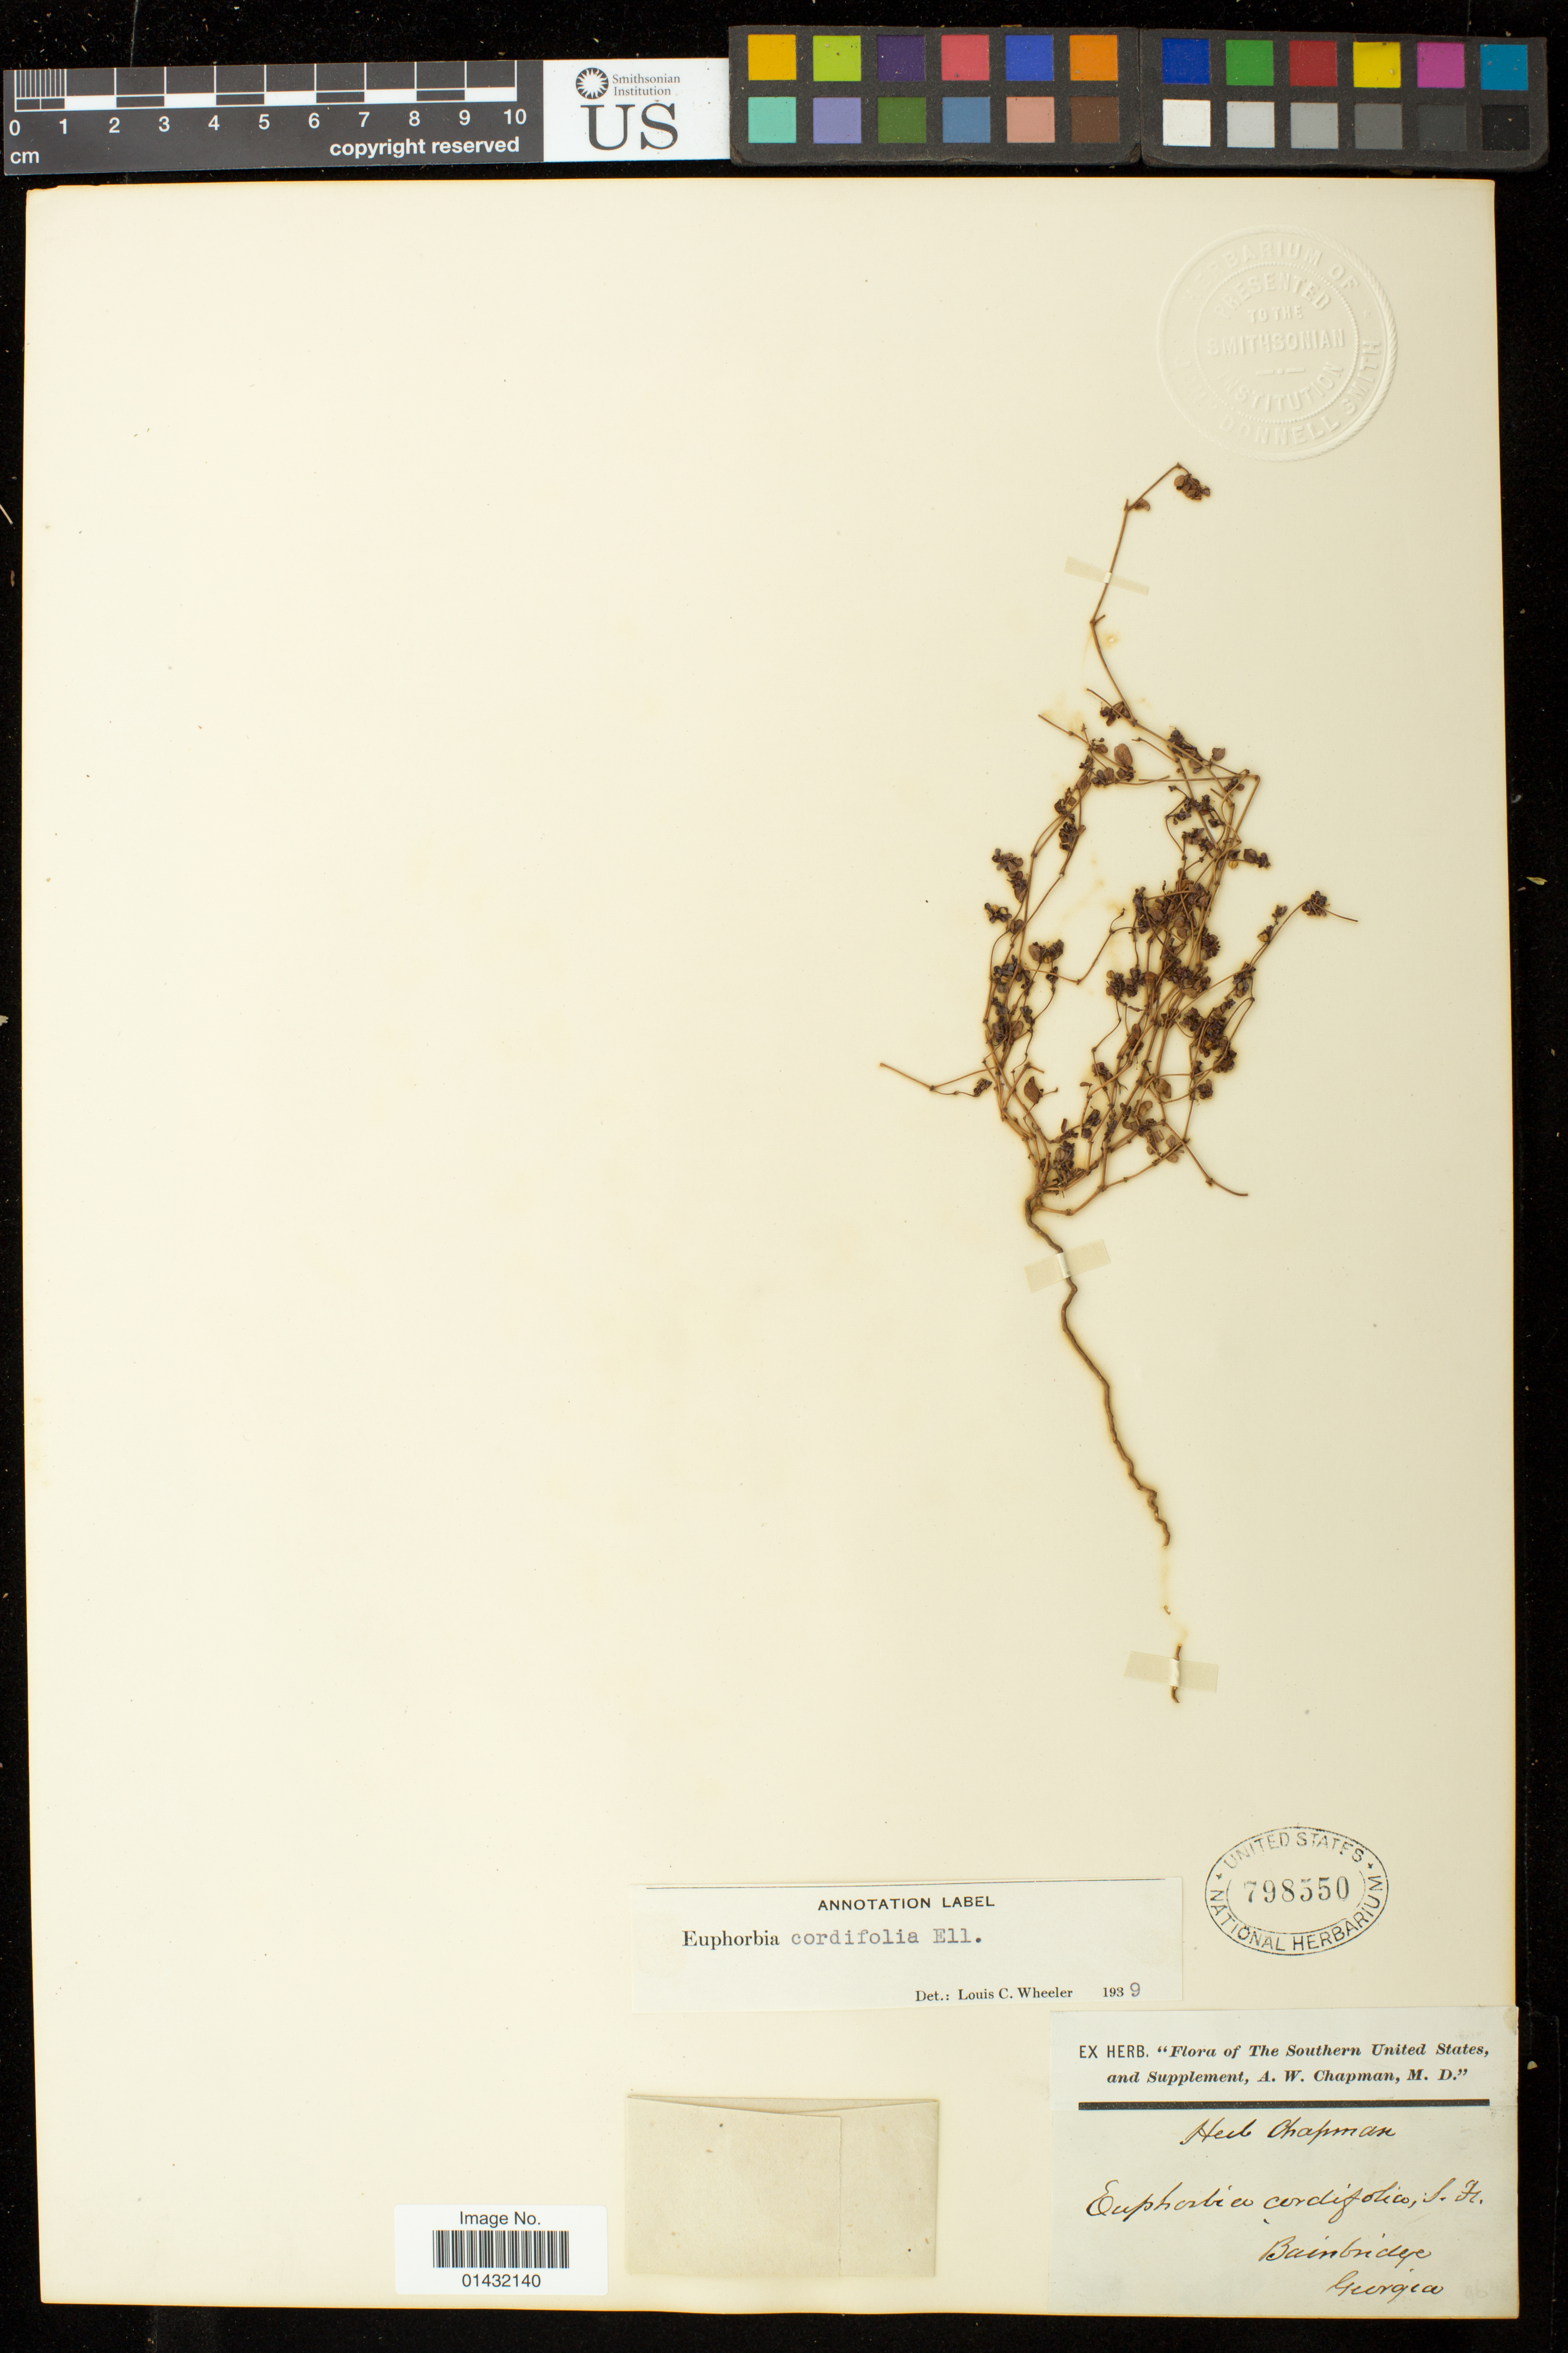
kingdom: Plantae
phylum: Tracheophyta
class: Magnoliopsida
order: Malpighiales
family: Euphorbiaceae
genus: Euphorbia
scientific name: Euphorbia cordifolia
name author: C.A. Mey. & Boiss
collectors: A. W. Chapman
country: United States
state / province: Georgia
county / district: Decatur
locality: Bainbridge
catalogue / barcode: US 798550